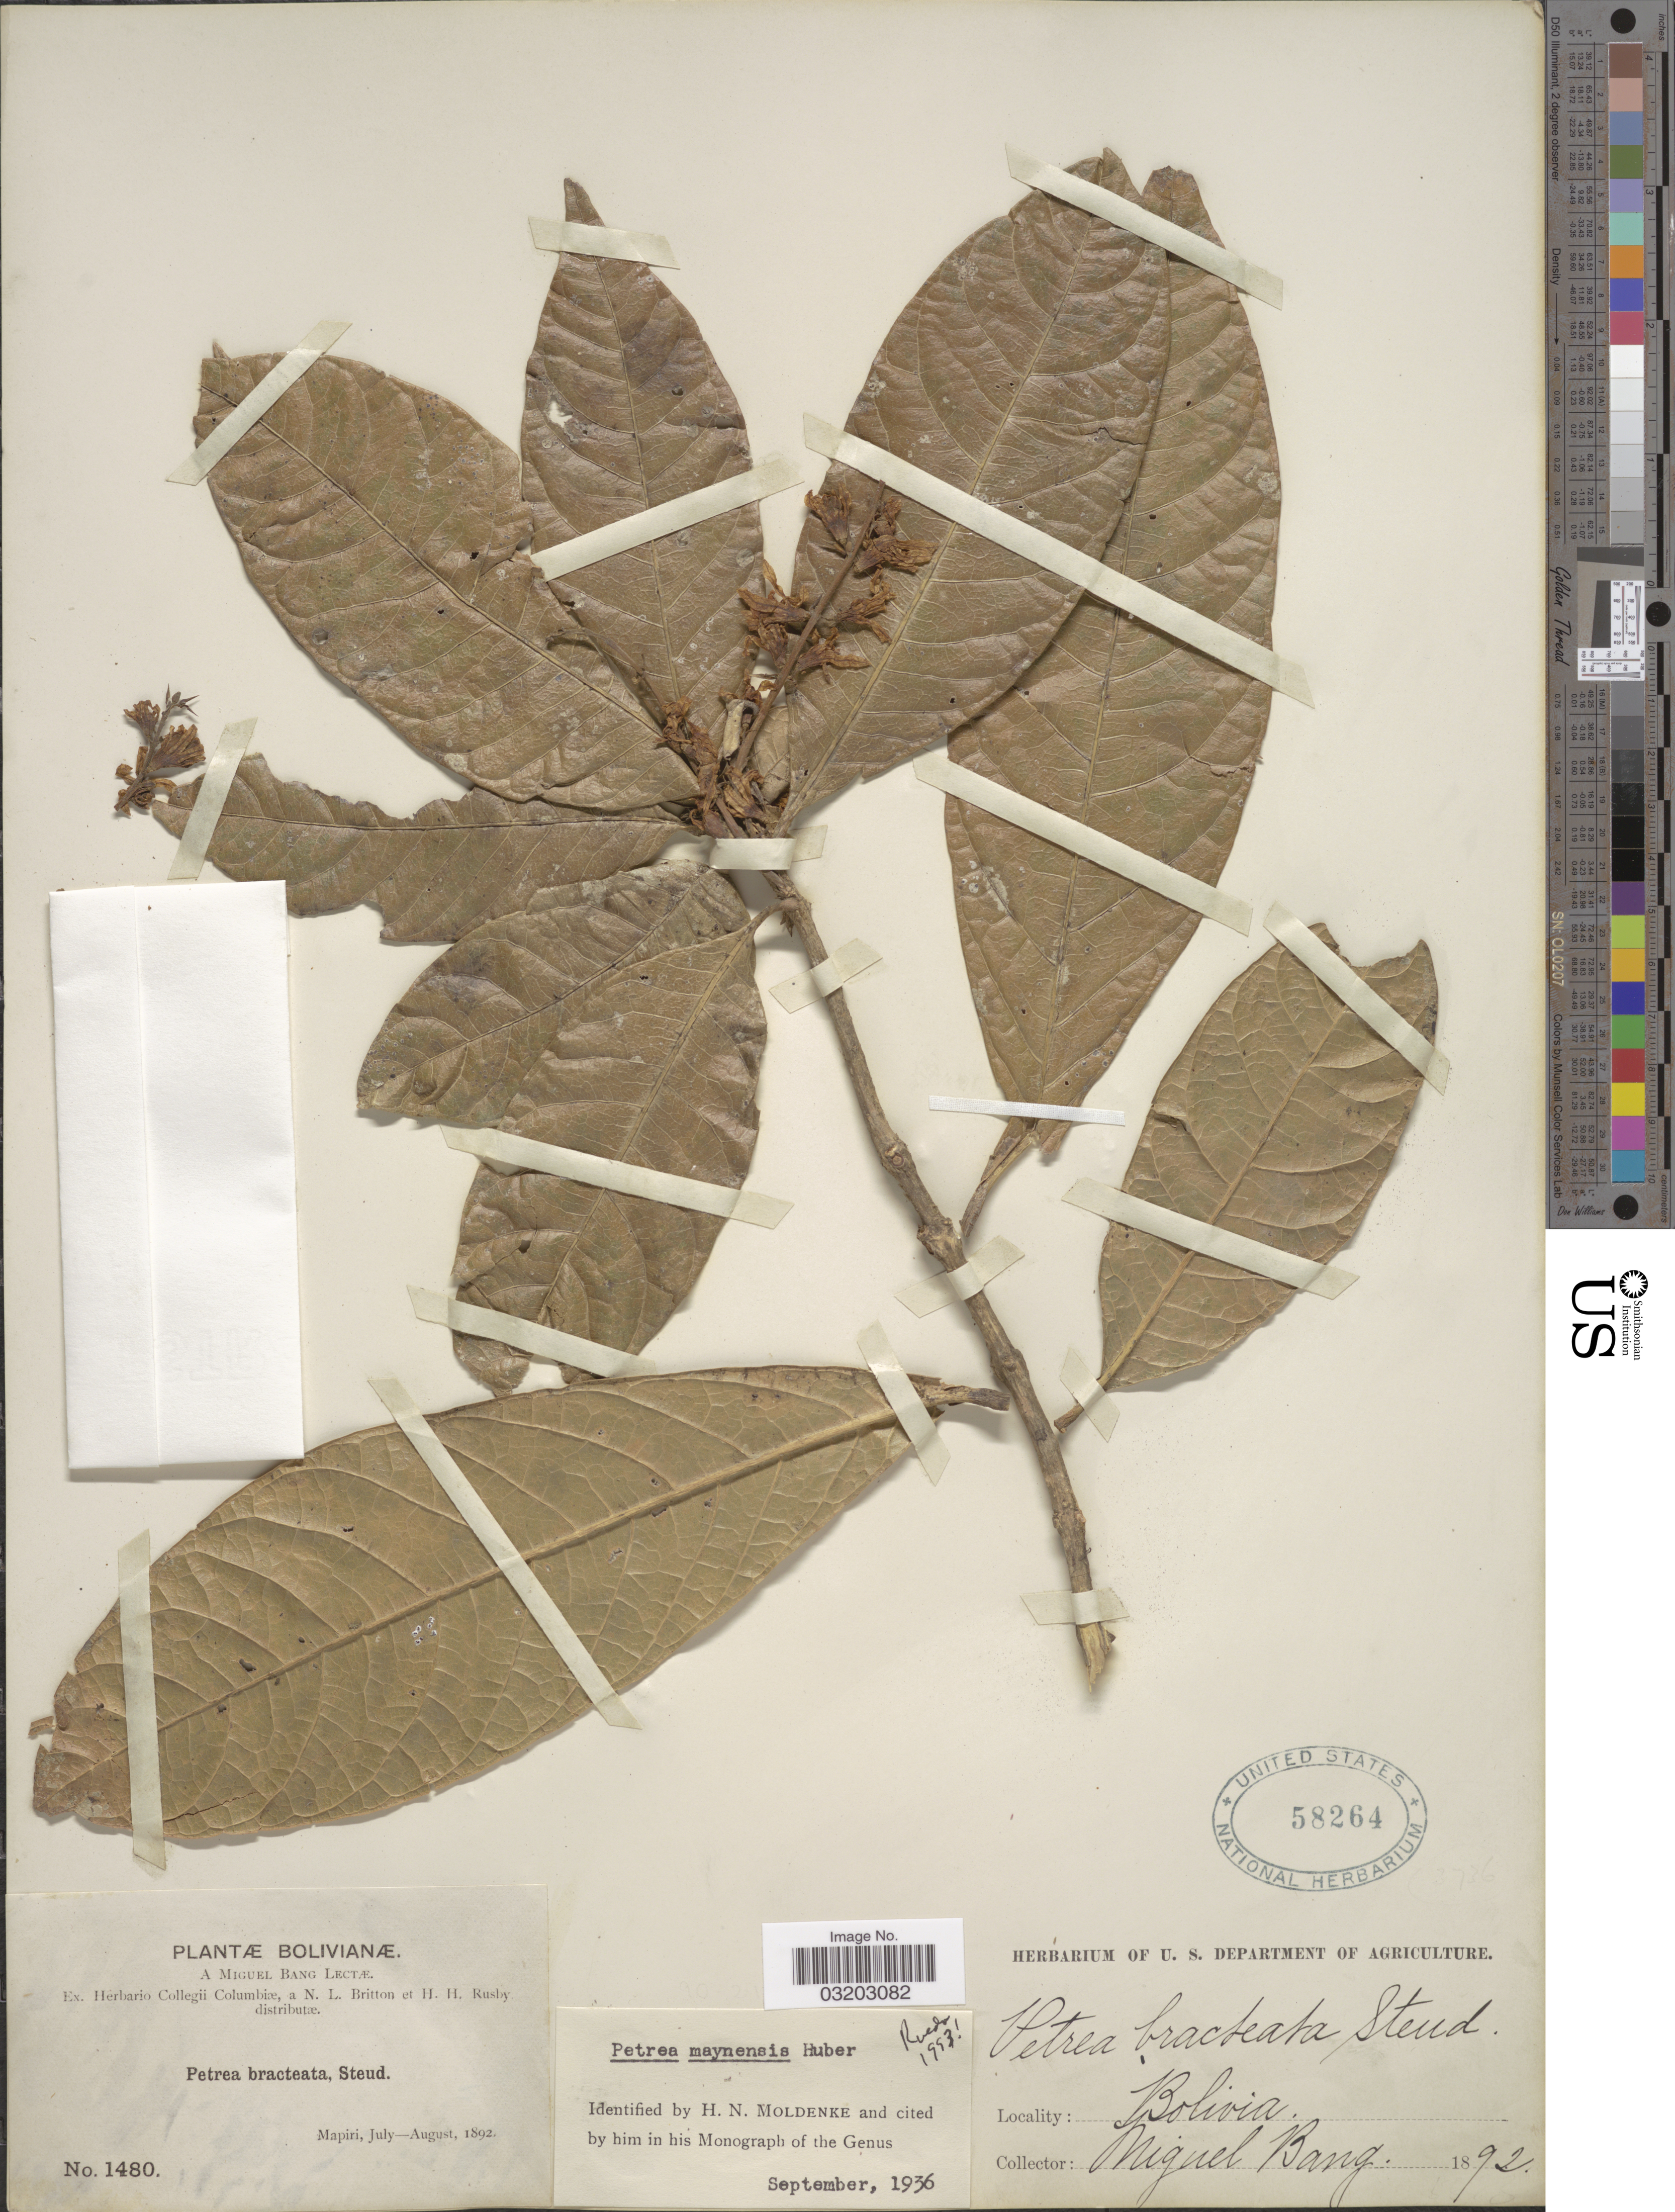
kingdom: Plantae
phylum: Tracheophyta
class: Magnoliopsida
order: Lamiales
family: Verbenaceae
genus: Petrea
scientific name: Petrea maynensis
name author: Huber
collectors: M. Bang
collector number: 1480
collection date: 1892-07/1892-08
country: Bolivia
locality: Mapiri.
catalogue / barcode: US 58264